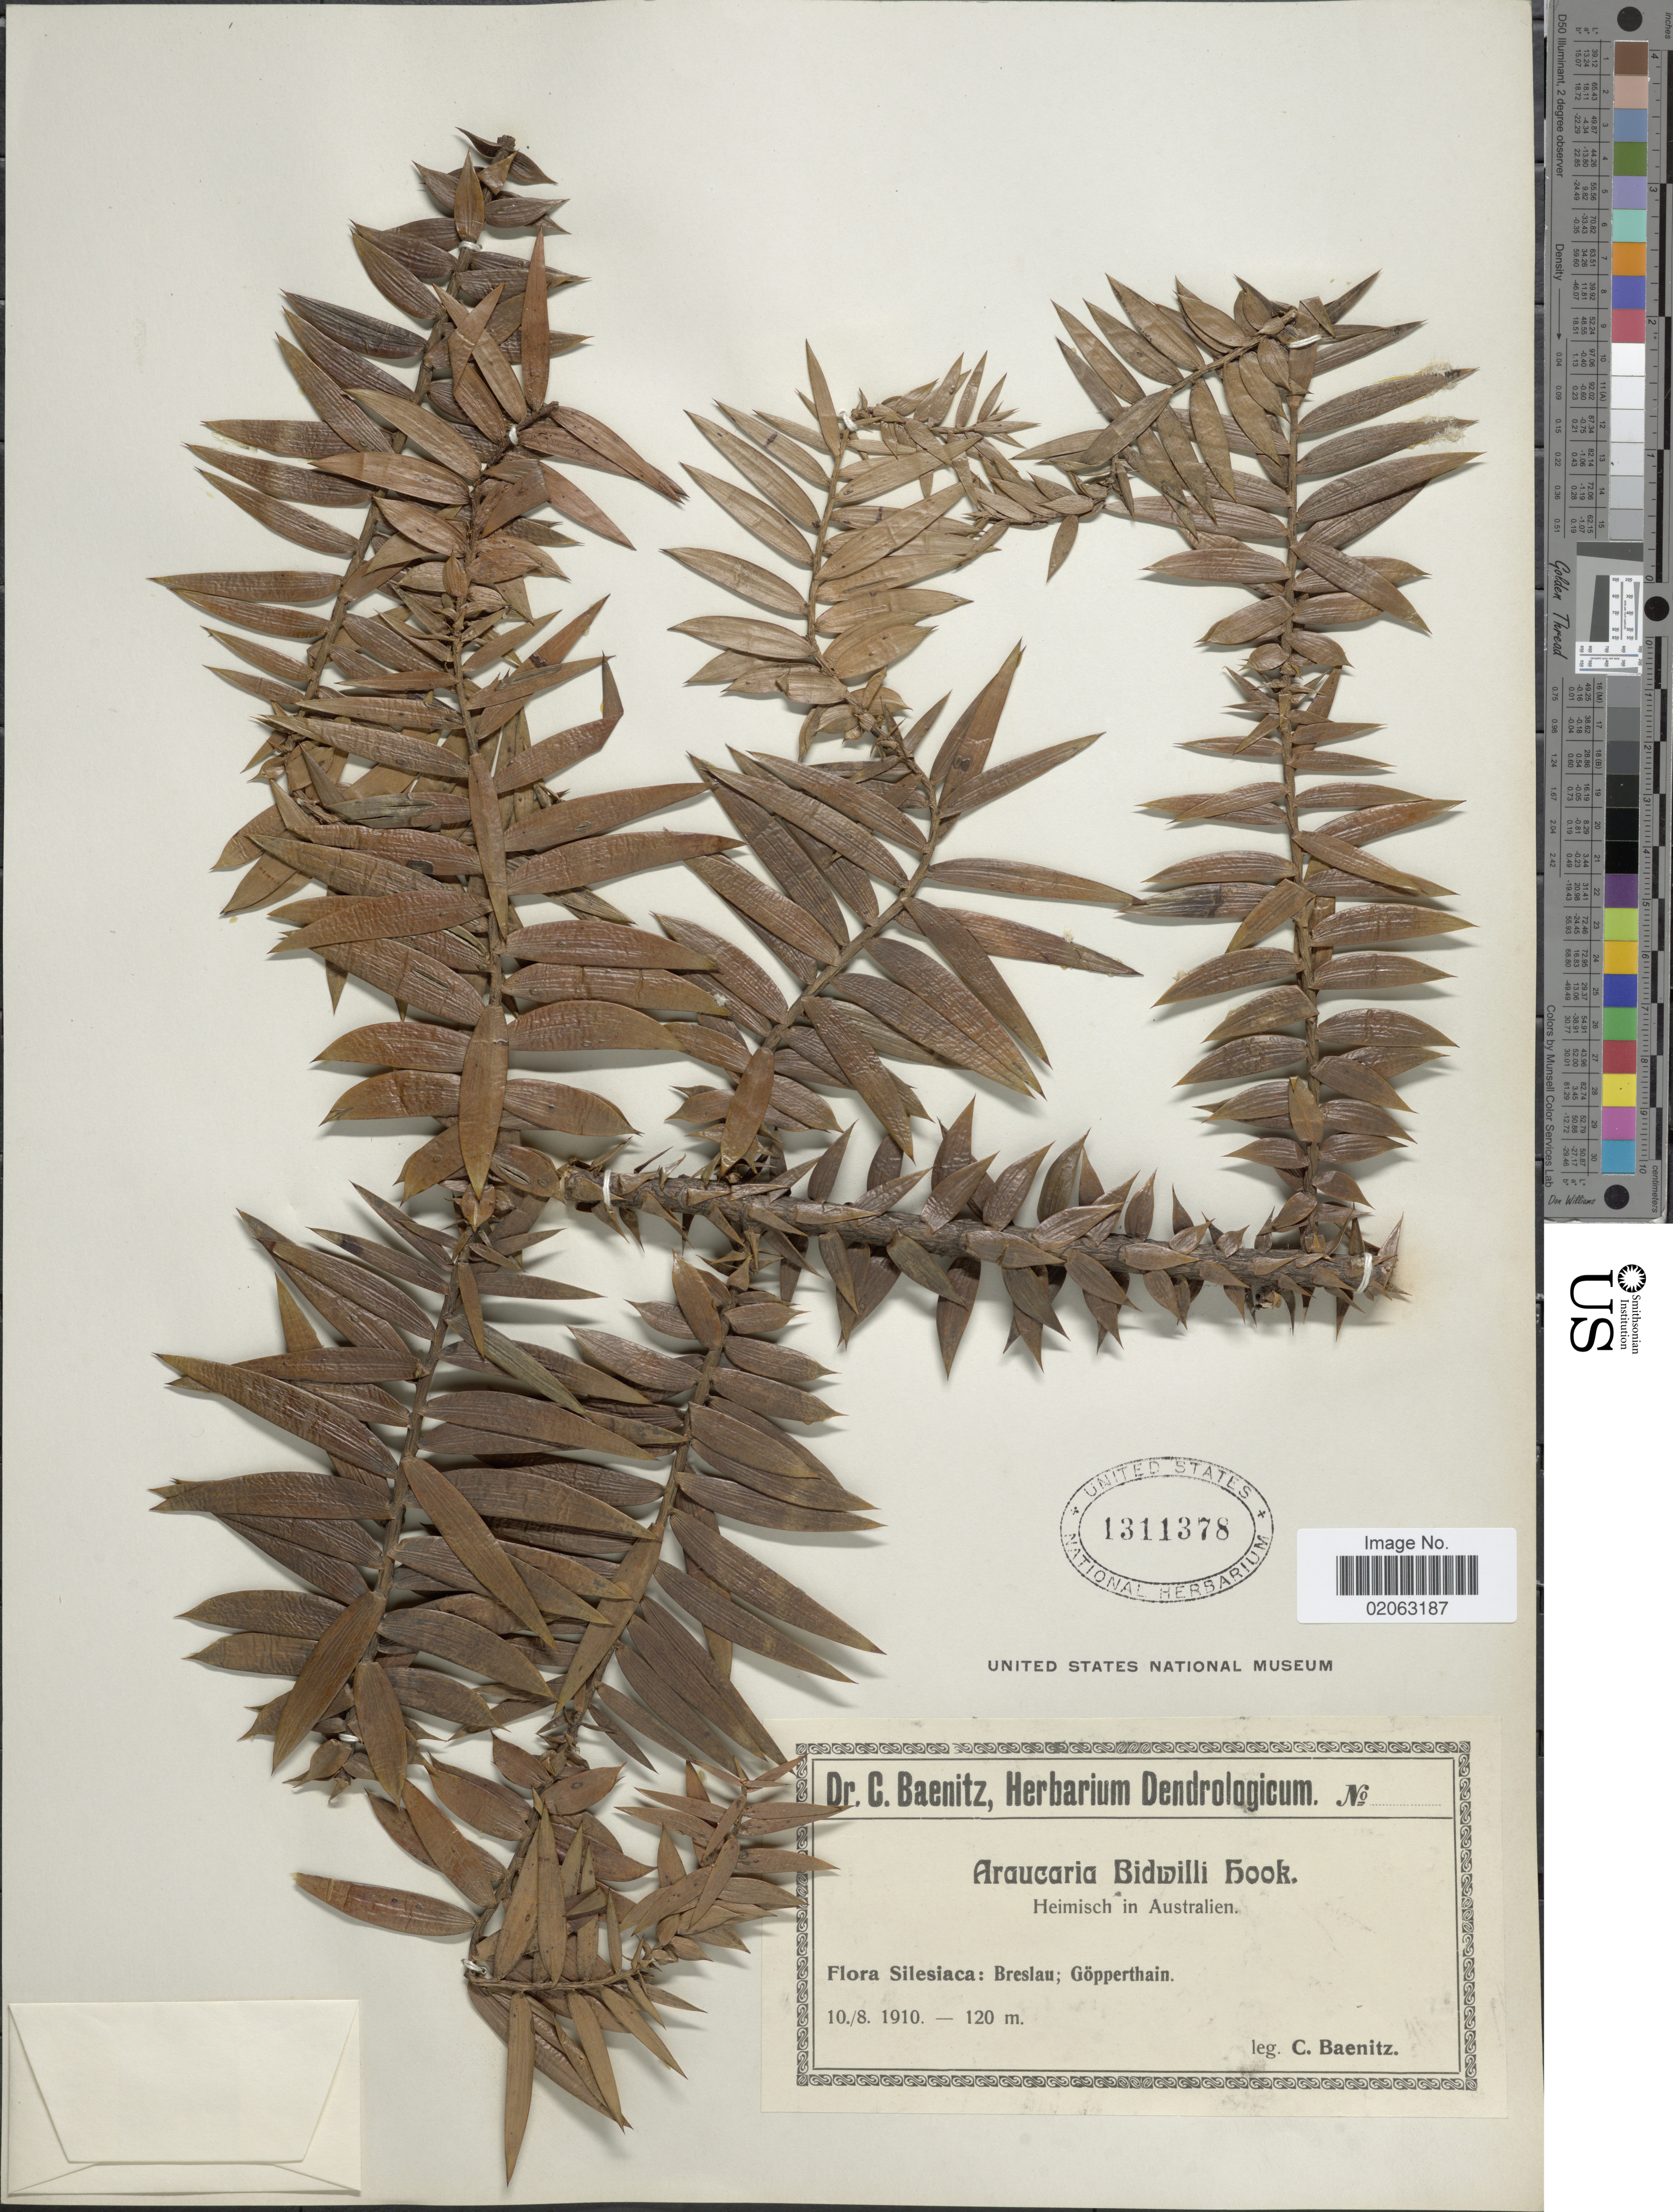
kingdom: Plantae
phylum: Tracheophyta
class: Pinopsida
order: Pinales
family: Araucariaceae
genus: Araucaria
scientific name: Araucaria bidwillii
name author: Hook.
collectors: C. G. Baenitz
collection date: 1910-08-10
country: Poland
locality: Silesiaca: Breslau; Gopperthain.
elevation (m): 120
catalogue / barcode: US 1311378